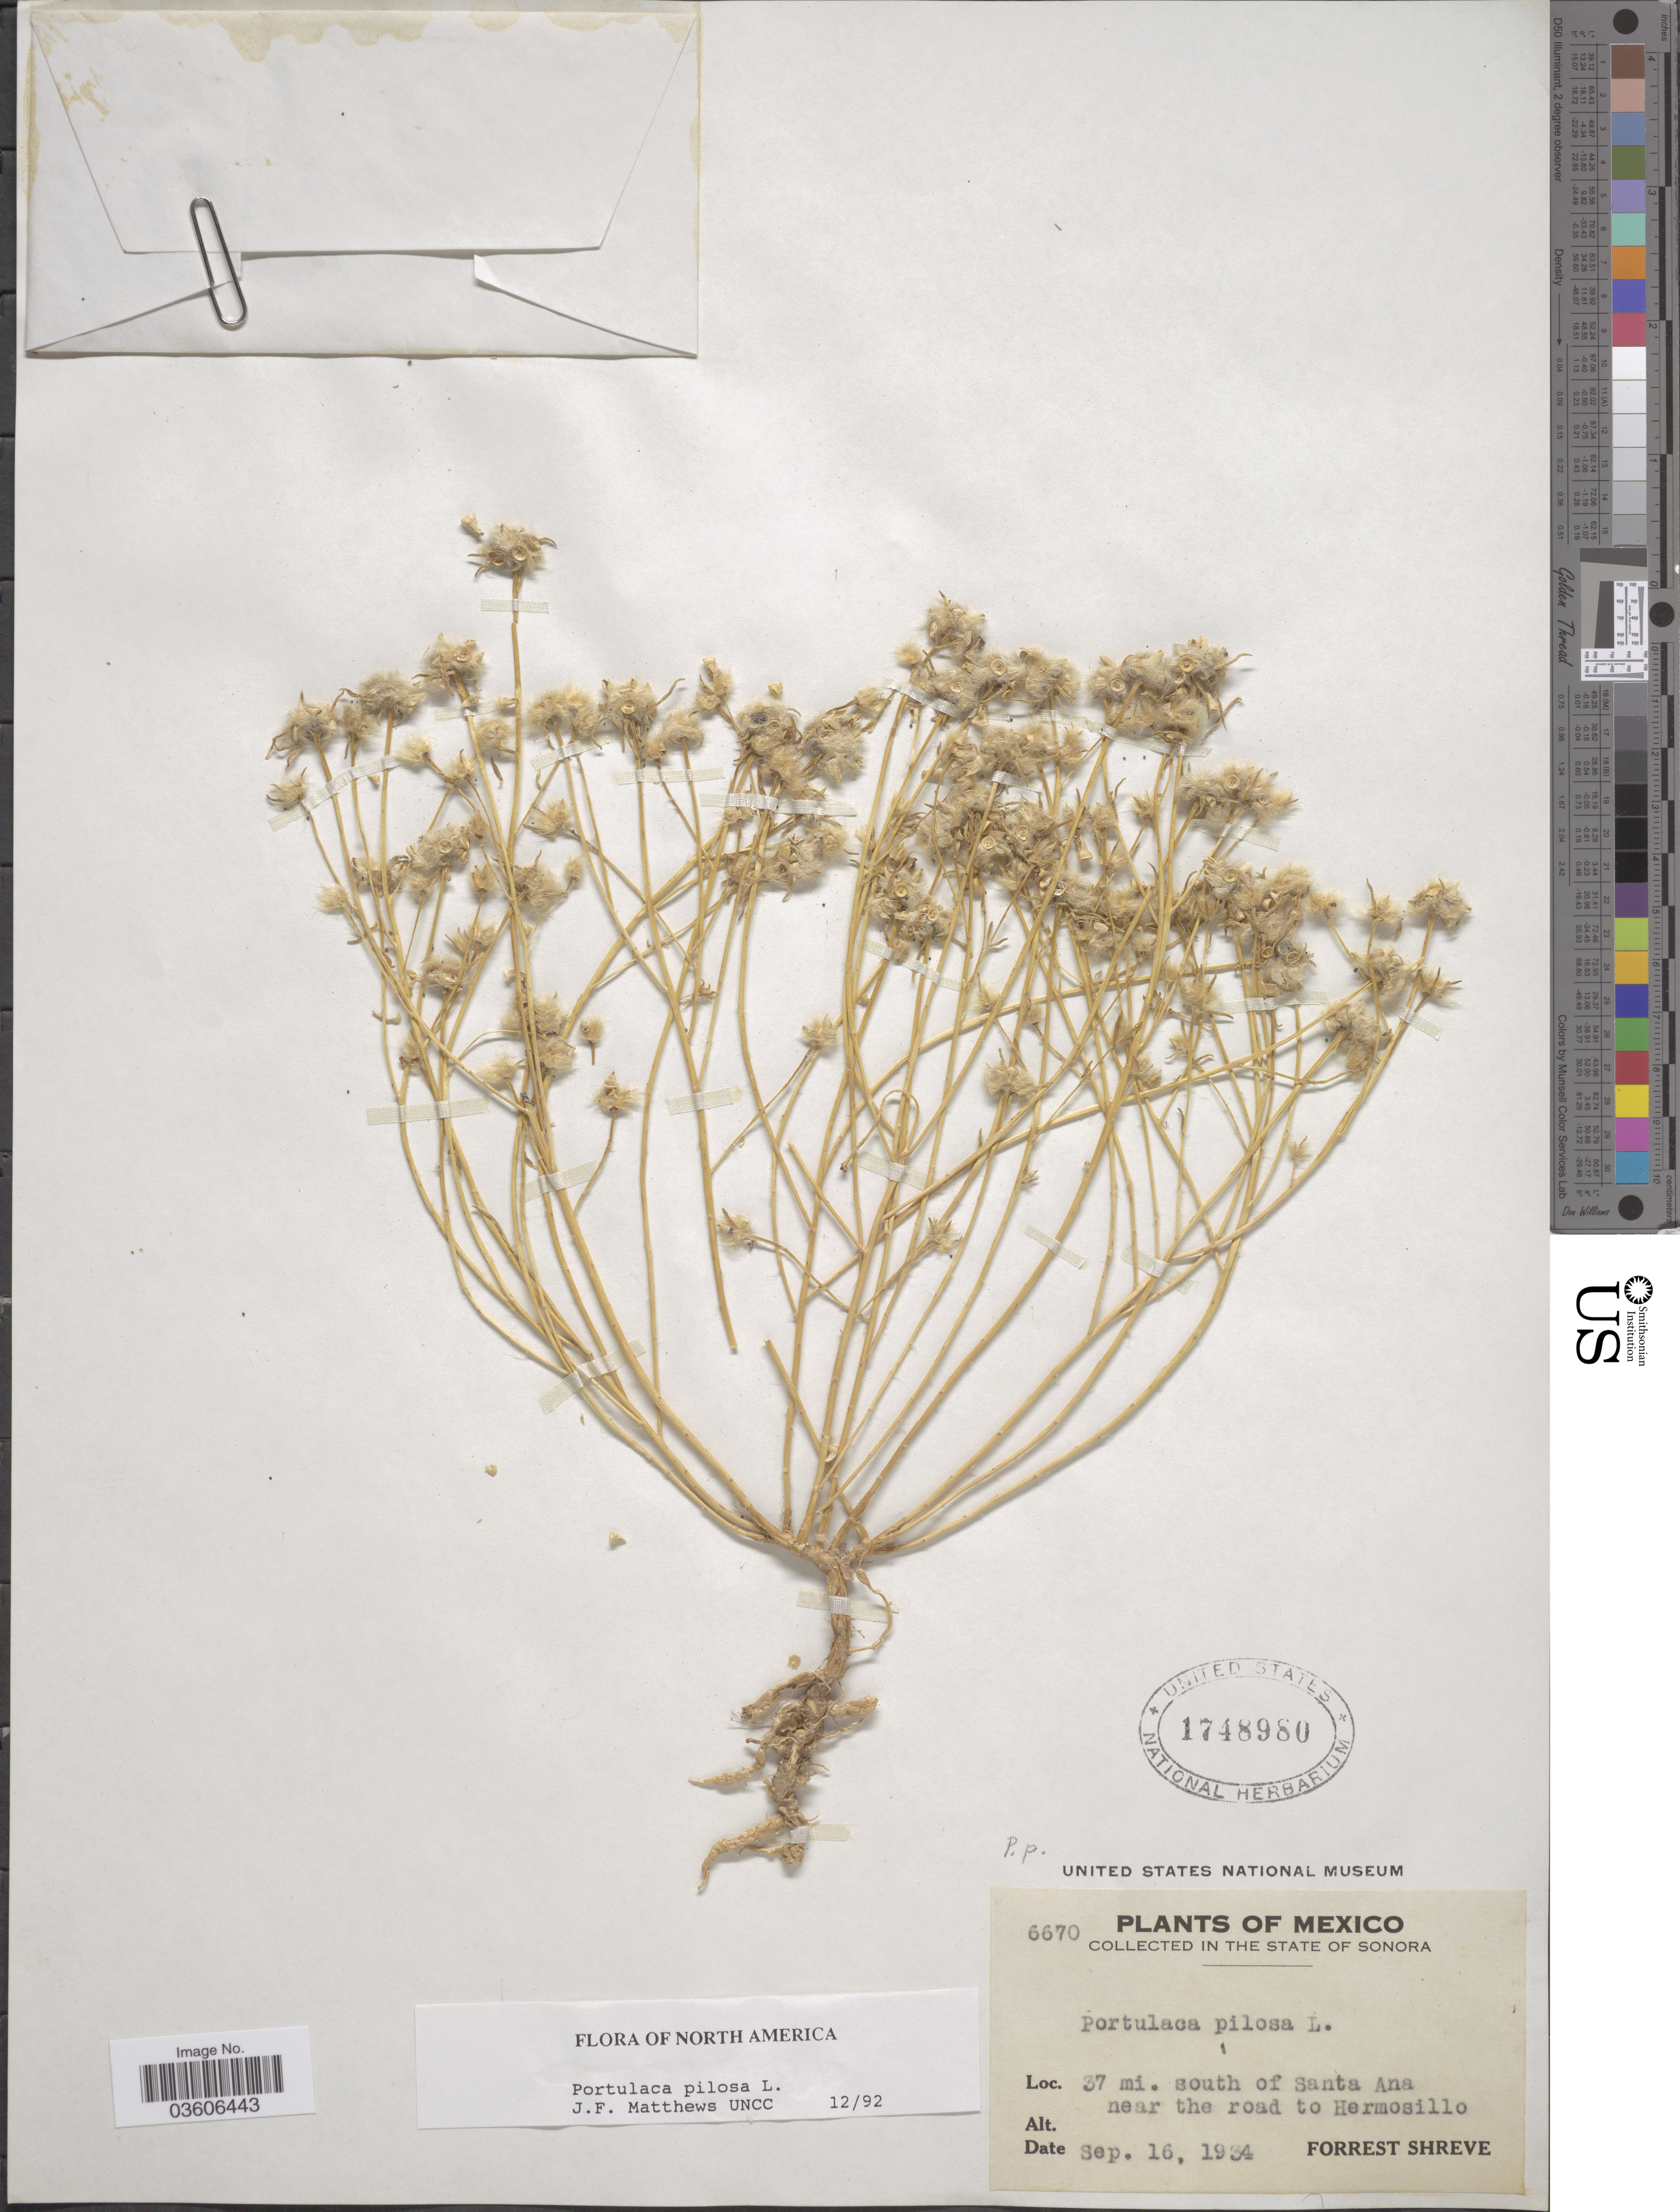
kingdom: Plantae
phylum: Tracheophyta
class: Magnoliopsida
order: Caryophyllales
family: Portulacaceae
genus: Portulaca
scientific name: Portulaca pilosa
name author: L.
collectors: F. Shreve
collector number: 6670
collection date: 1934-09-16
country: Mexico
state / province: Sonora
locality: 37 mi. south of Santa Ana near the road to Hermosillo.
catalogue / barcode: US 1748980